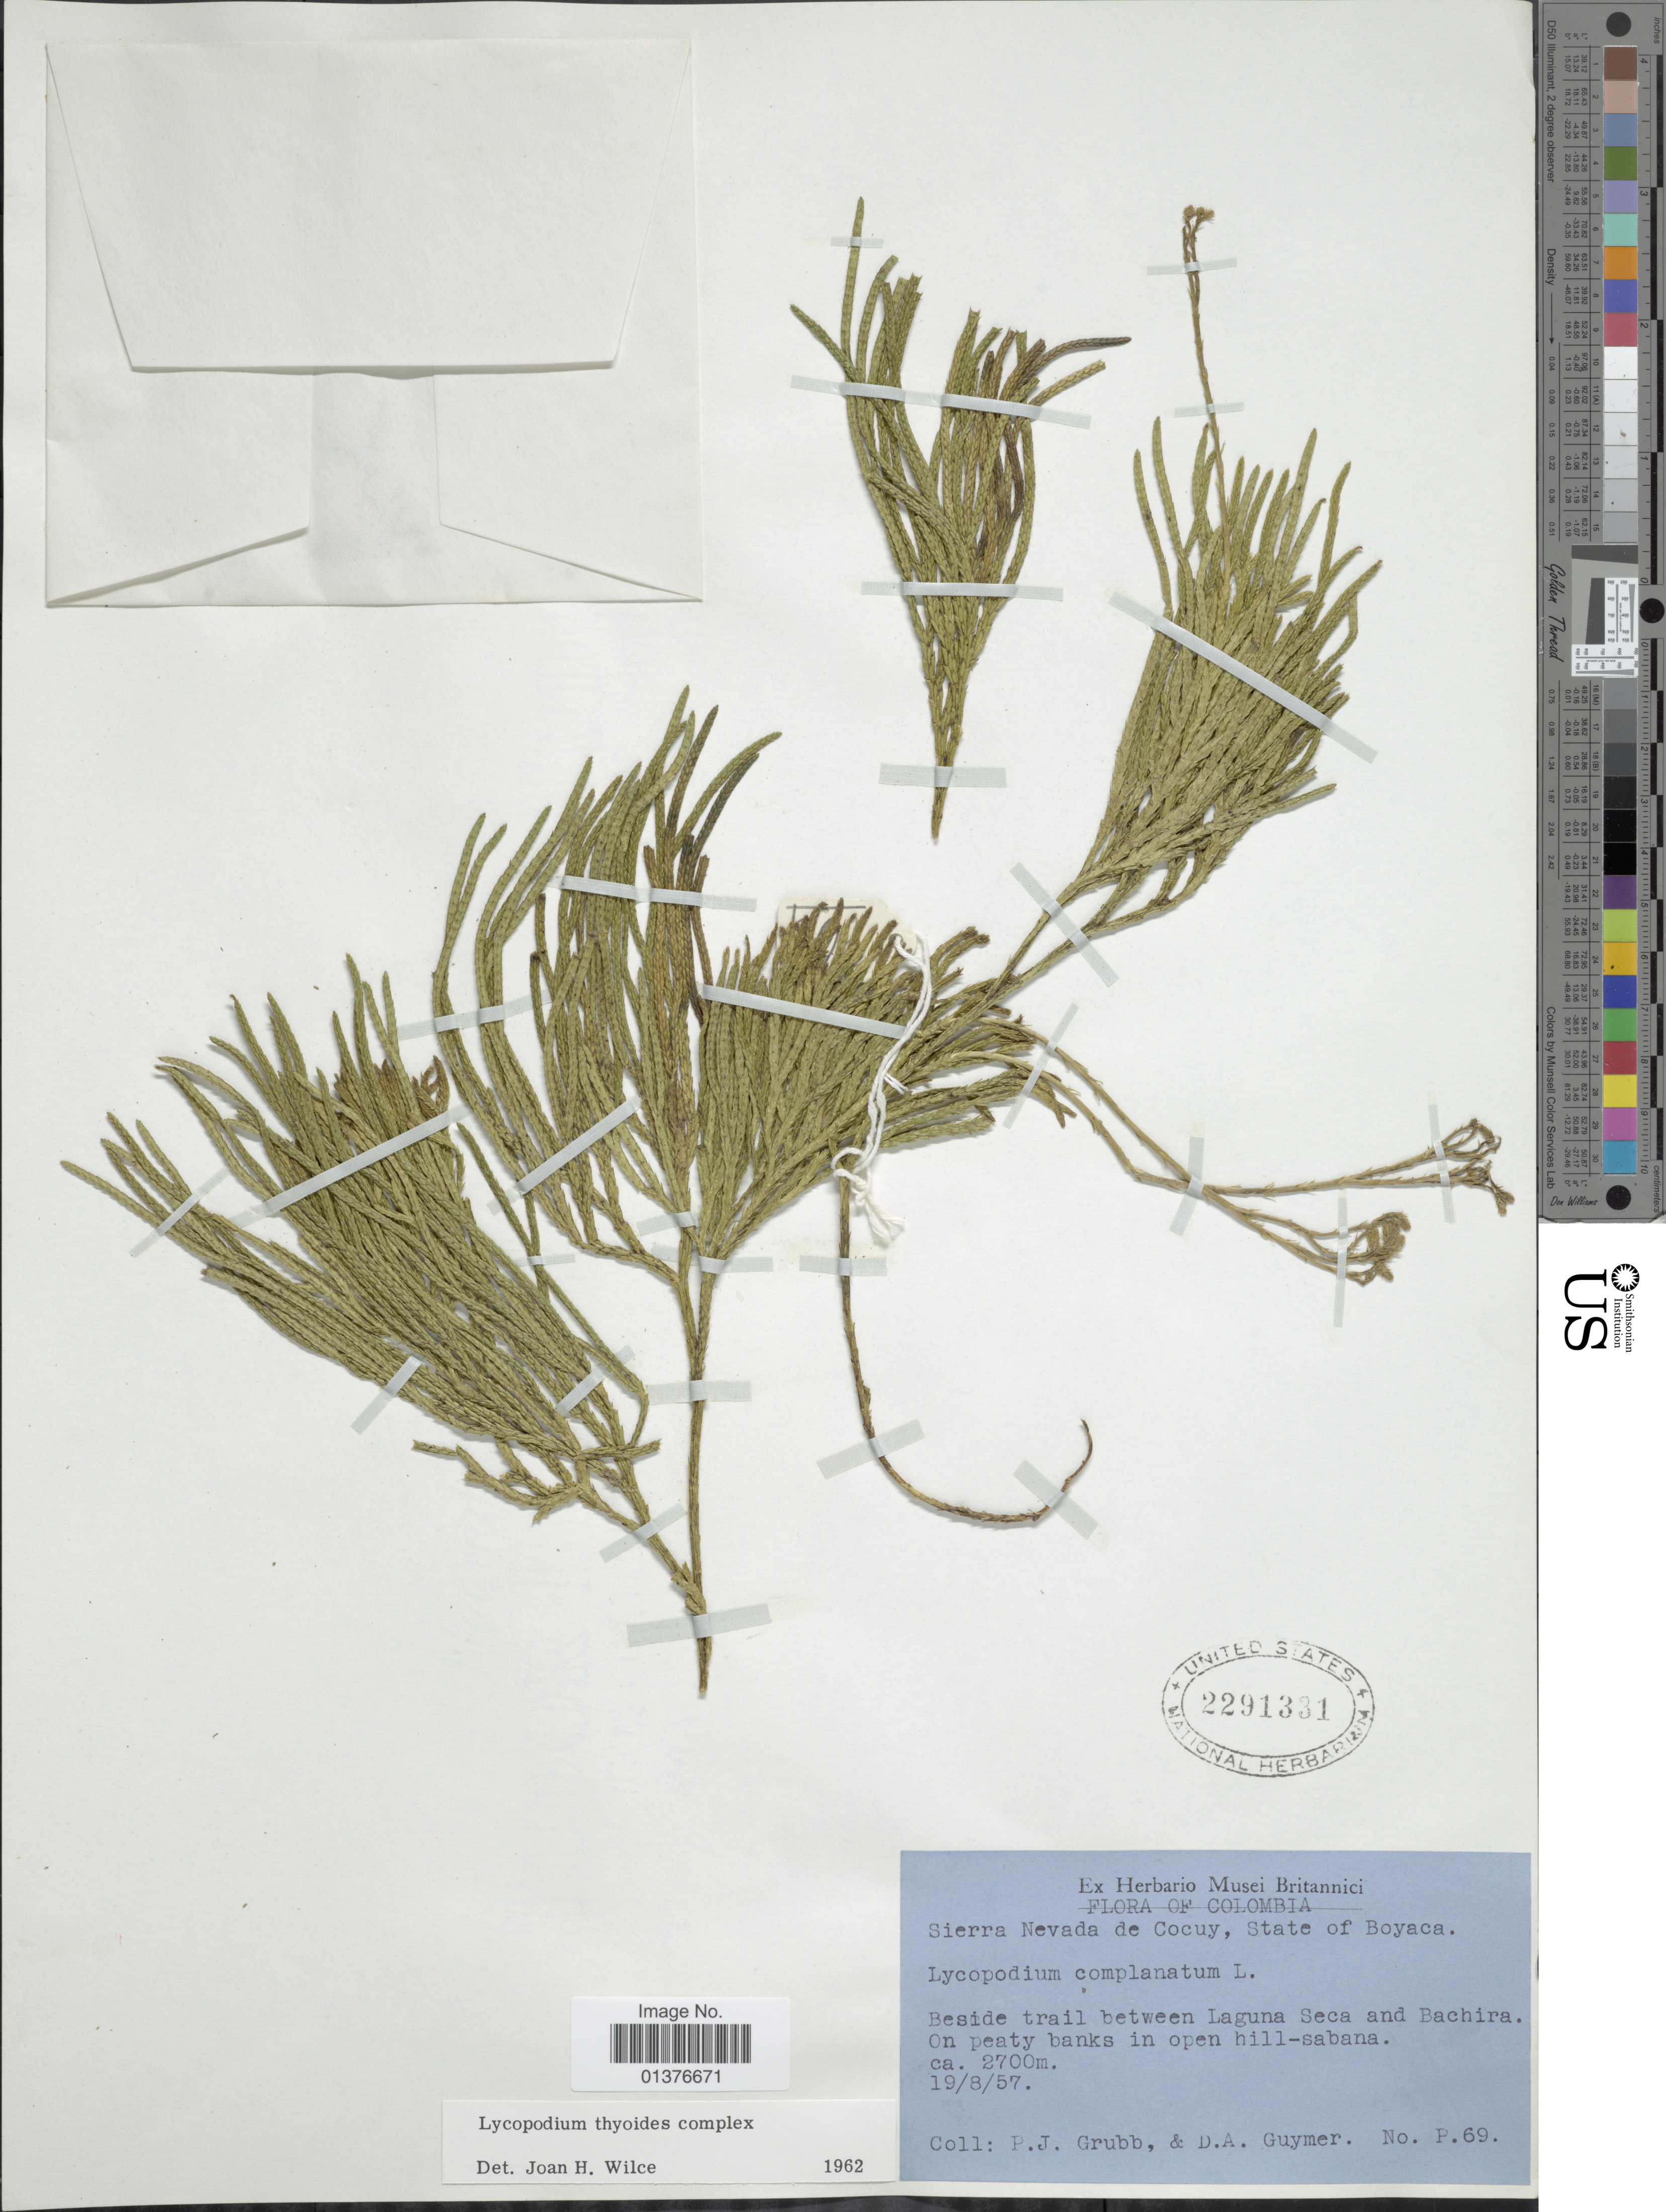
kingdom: Plantae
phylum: Tracheophyta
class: Lycopodiopsida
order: Lycopodiales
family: Lycopodiaceae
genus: Diphasiastrum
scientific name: Diphasiastrum thyoides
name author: (Humb. & Bonpl. ex Willd.) Holub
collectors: P. J. Grubb & D. Guymer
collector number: P69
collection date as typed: Transcribed d/m/y: 19/8/57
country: Colombia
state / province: Boyacá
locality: Sierra Nevada de Cocuy, beside trail between Laguna Seca and Bachira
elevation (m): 2700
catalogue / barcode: US 2291331